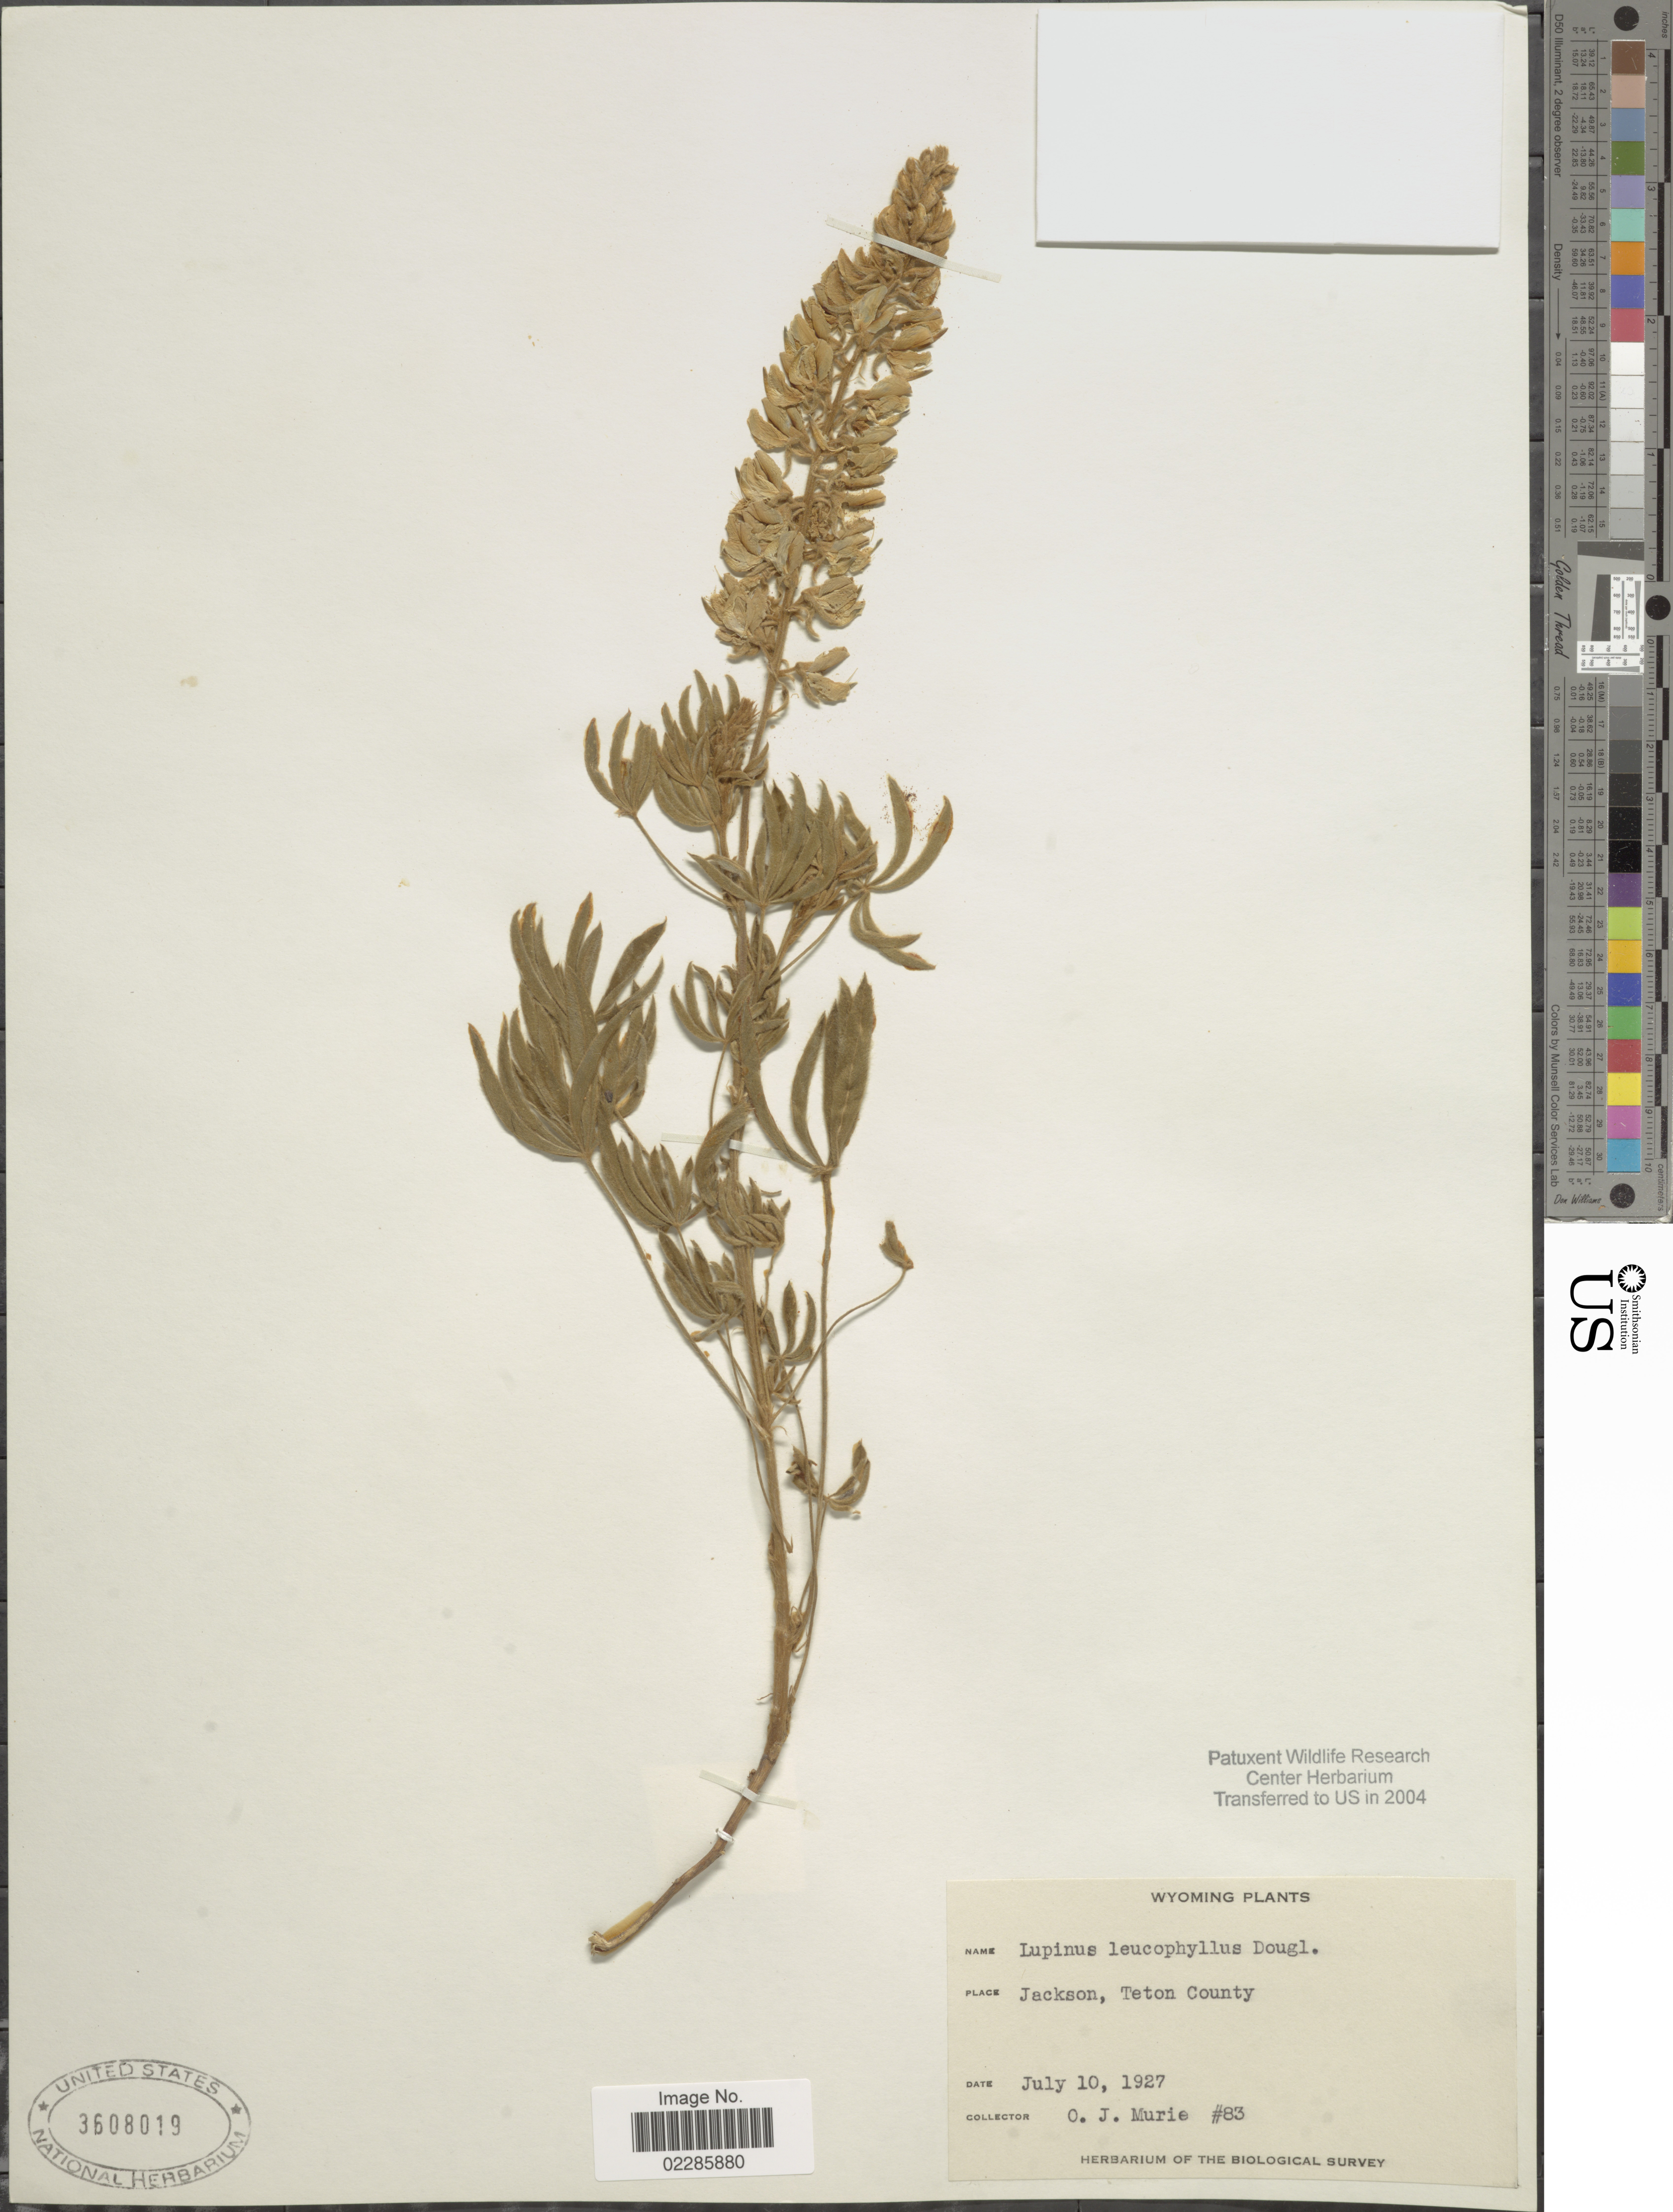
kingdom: Plantae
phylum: Tracheophyta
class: Magnoliopsida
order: Fabales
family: Fabaceae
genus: Lupinus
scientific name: Lupinus leucophyllus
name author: Douglas ex Lindl.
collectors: O. Murie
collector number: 83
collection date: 1927-07-10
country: United States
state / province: Wyoming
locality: Jackson, Teton County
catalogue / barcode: US 3608019